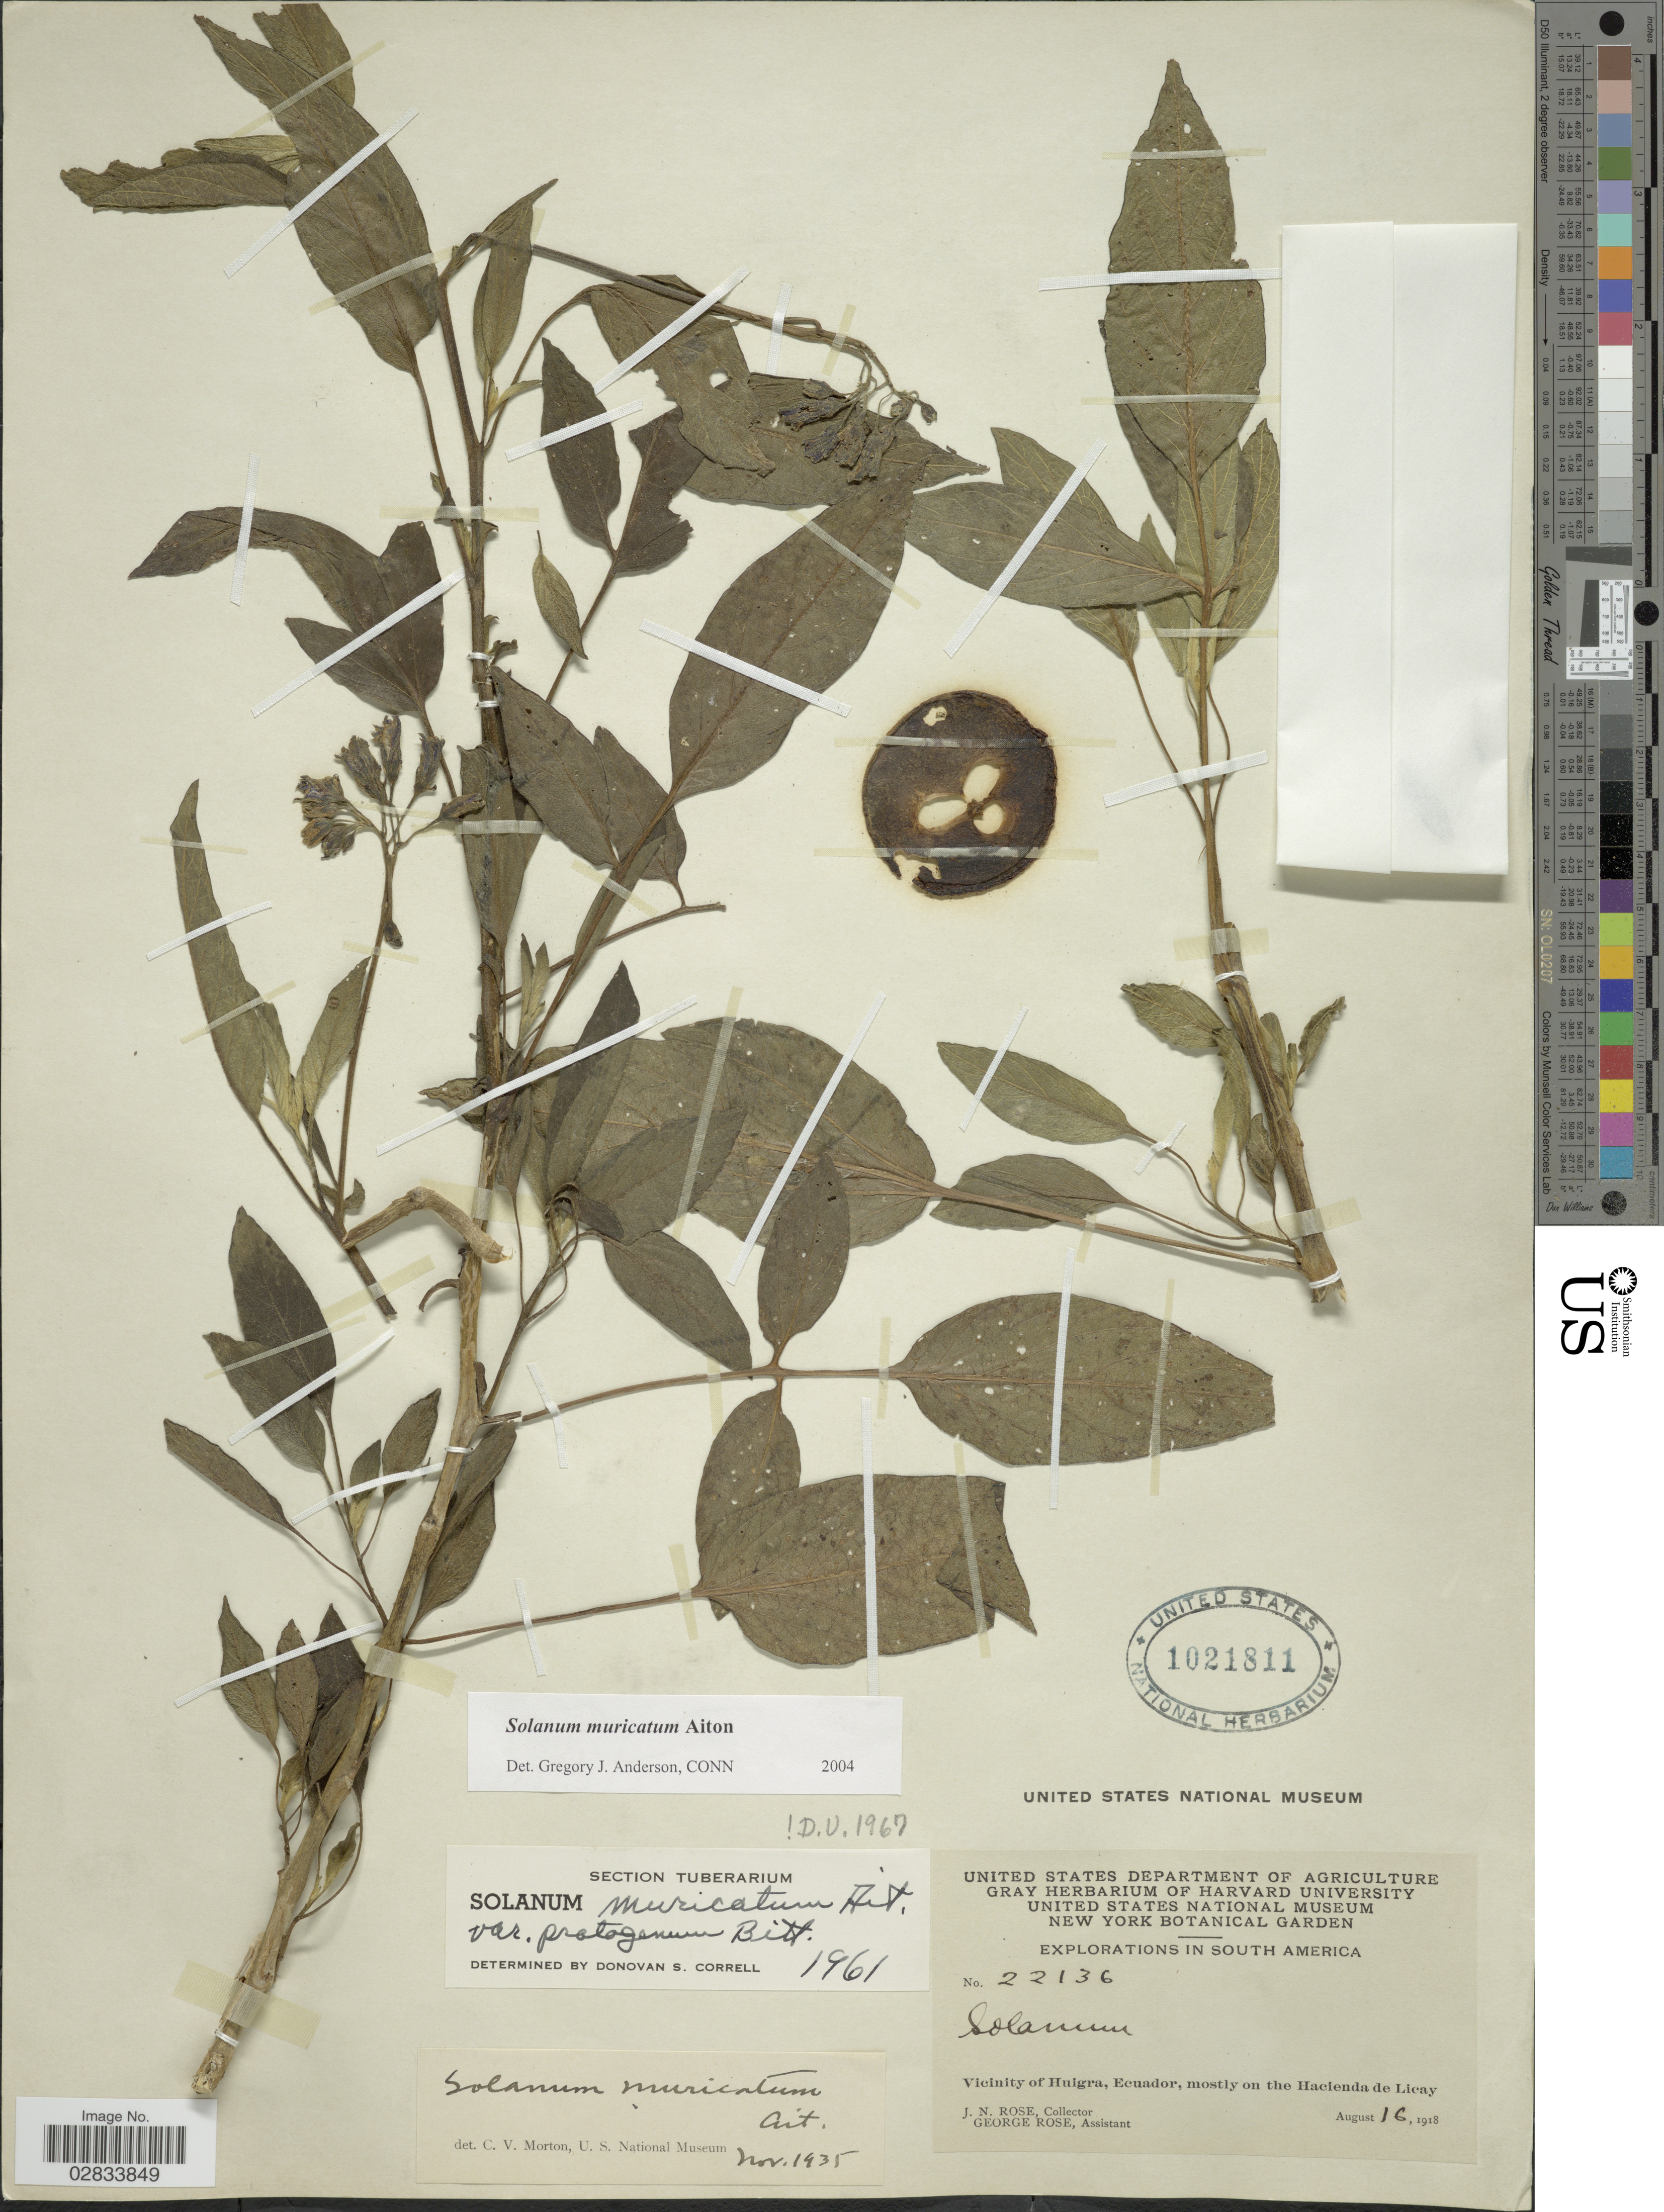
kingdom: Plantae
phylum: Tracheophyta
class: Magnoliopsida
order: Solanales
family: Solanaceae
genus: Solanum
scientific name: Solanum muricatum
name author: Aiton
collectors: J. N. Rose & G. Rose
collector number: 22136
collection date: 1918-08-16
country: Ecuador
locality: Vicinity of Huigra, mostly on the Hacienda de Licay.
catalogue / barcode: US 1021811